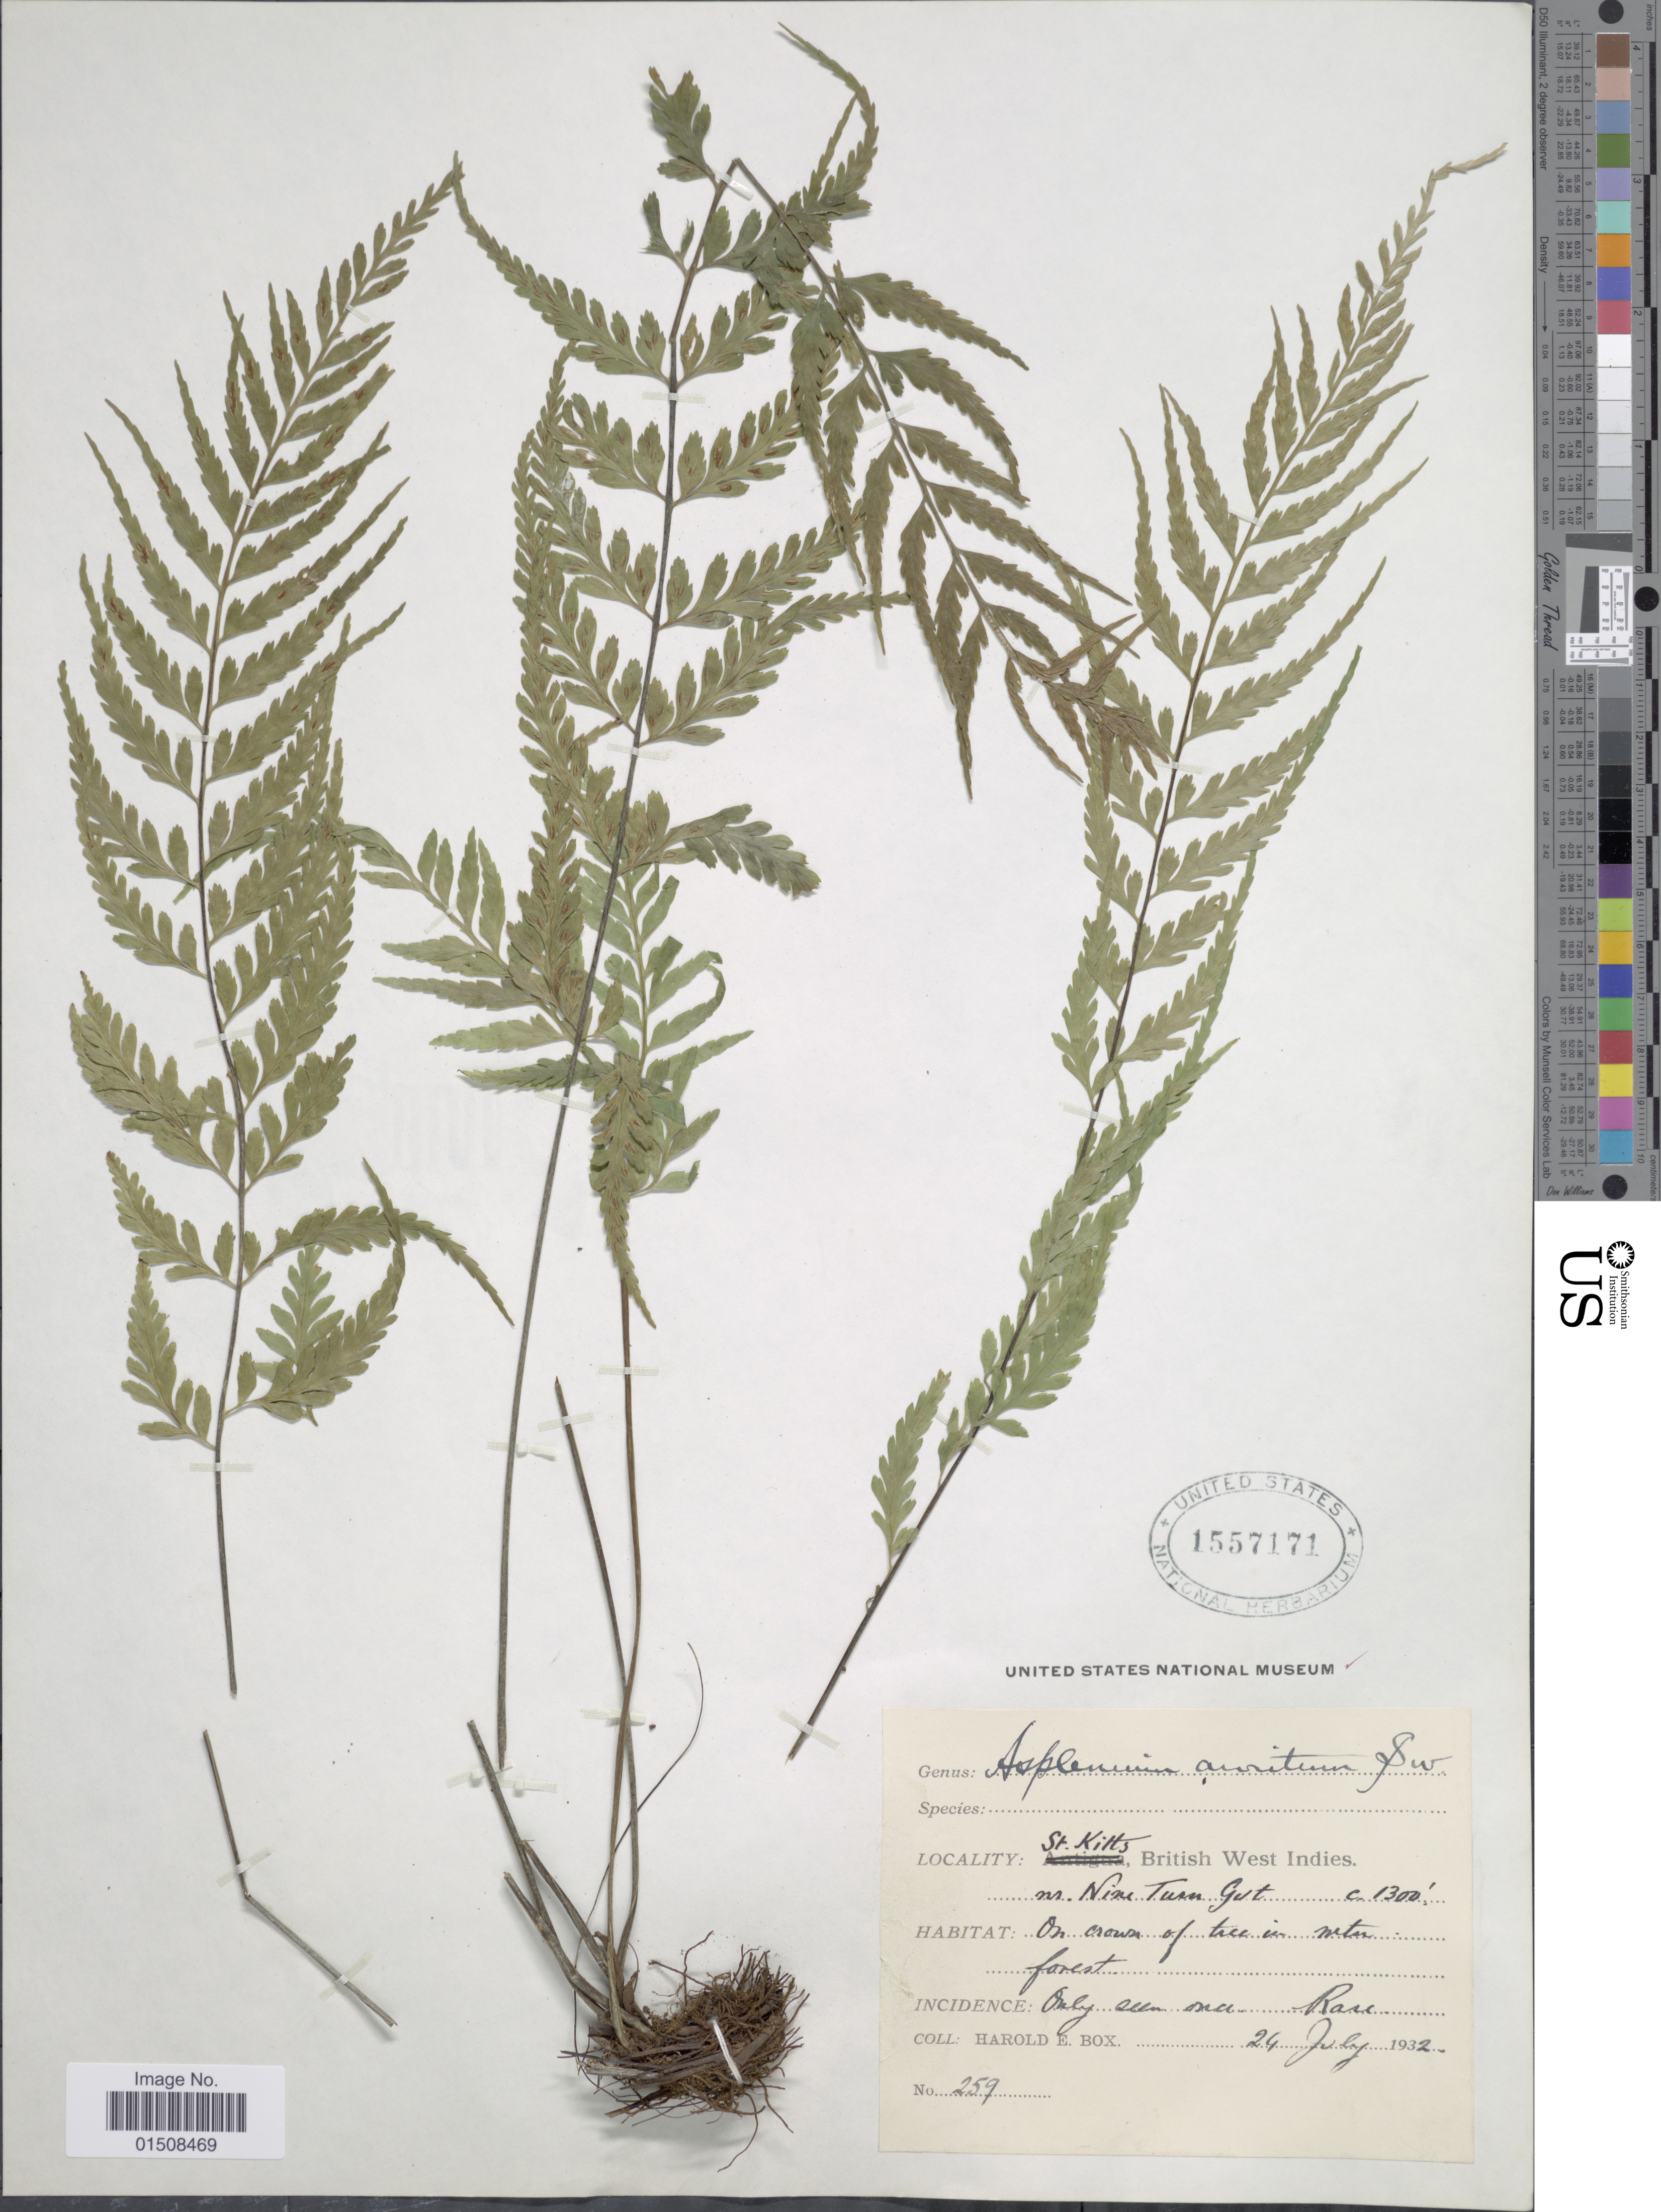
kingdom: Plantae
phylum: Tracheophyta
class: Polypodiopsida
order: Polypodiales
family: Aspleniaceae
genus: Asplenium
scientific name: Asplenium auritum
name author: Sw.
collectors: H. E. Box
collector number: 259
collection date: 1932-07-24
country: St. Christopher-Nevis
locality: St. Kitts, near Nine Turn Gut. British West Indies. [interpreted]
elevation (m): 396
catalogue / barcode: US 1557171